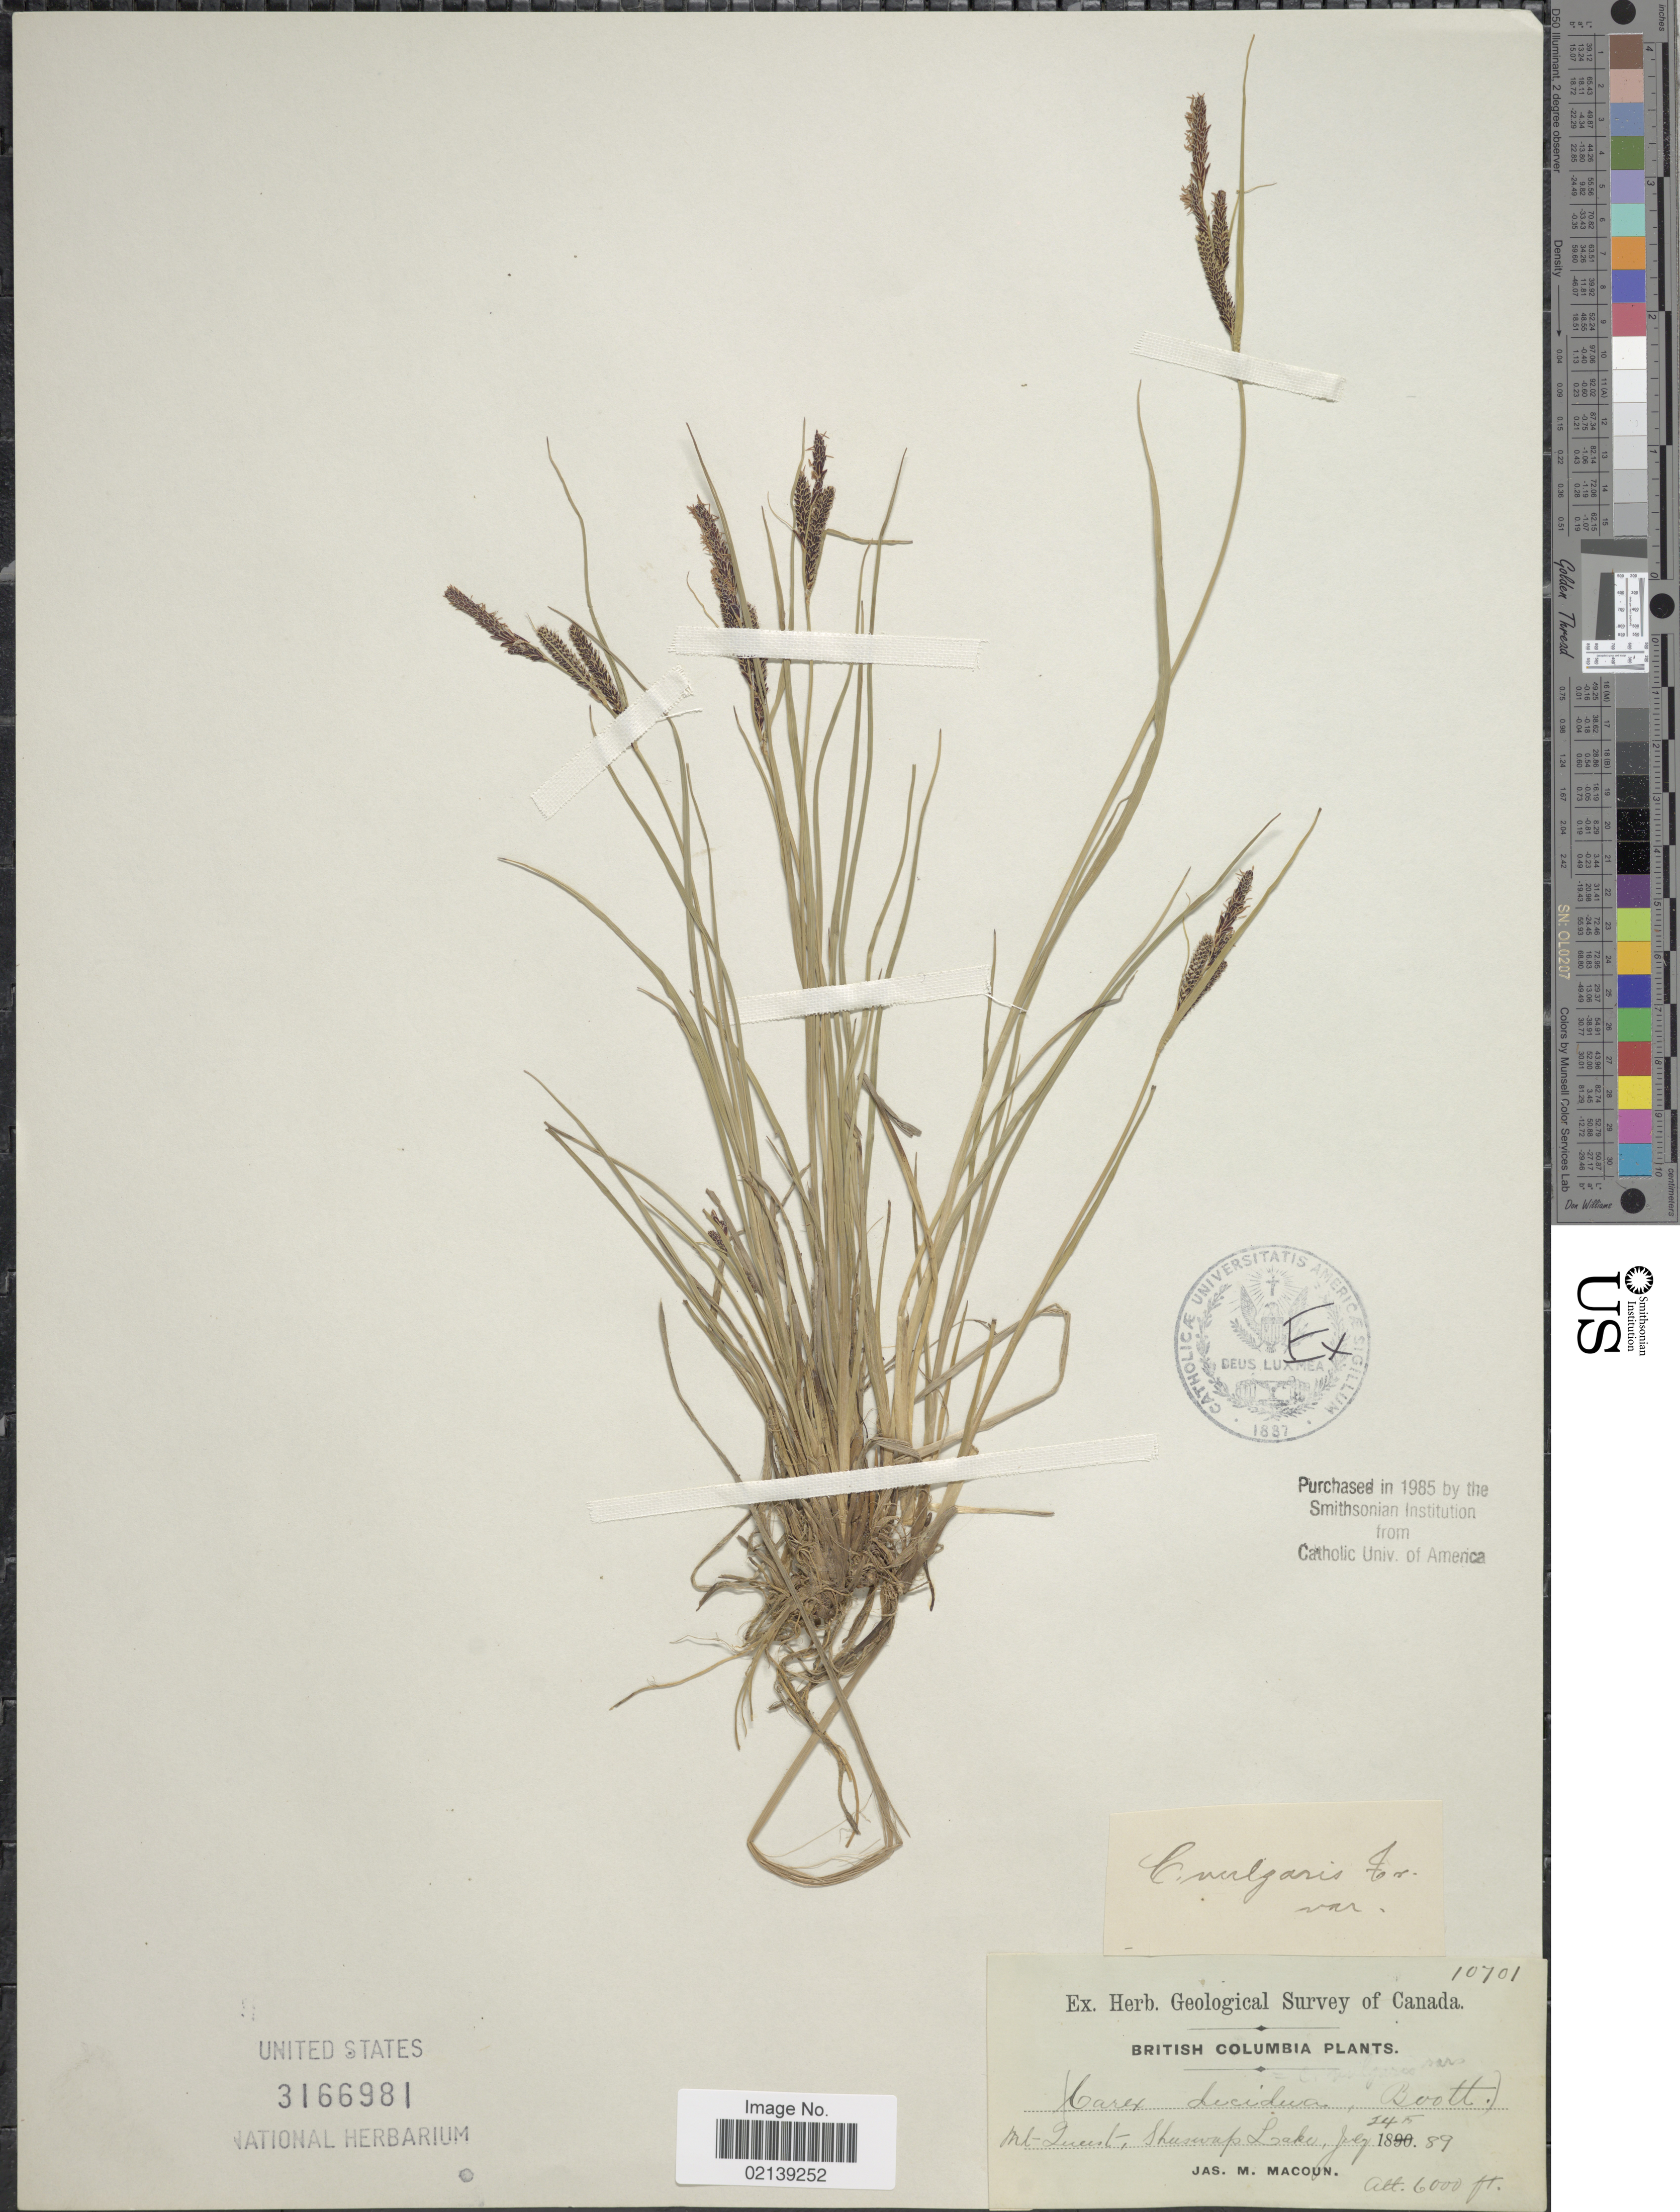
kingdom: Plantae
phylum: Tracheophyta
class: Liliopsida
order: Poales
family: Cyperaceae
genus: Carex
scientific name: Carex sp.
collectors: J. M. Macoun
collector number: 10701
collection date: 1889-07-15/1889-07-24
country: Canada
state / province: British Columbia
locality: Mt. Quest, Shuswap Lake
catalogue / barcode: US 3166981